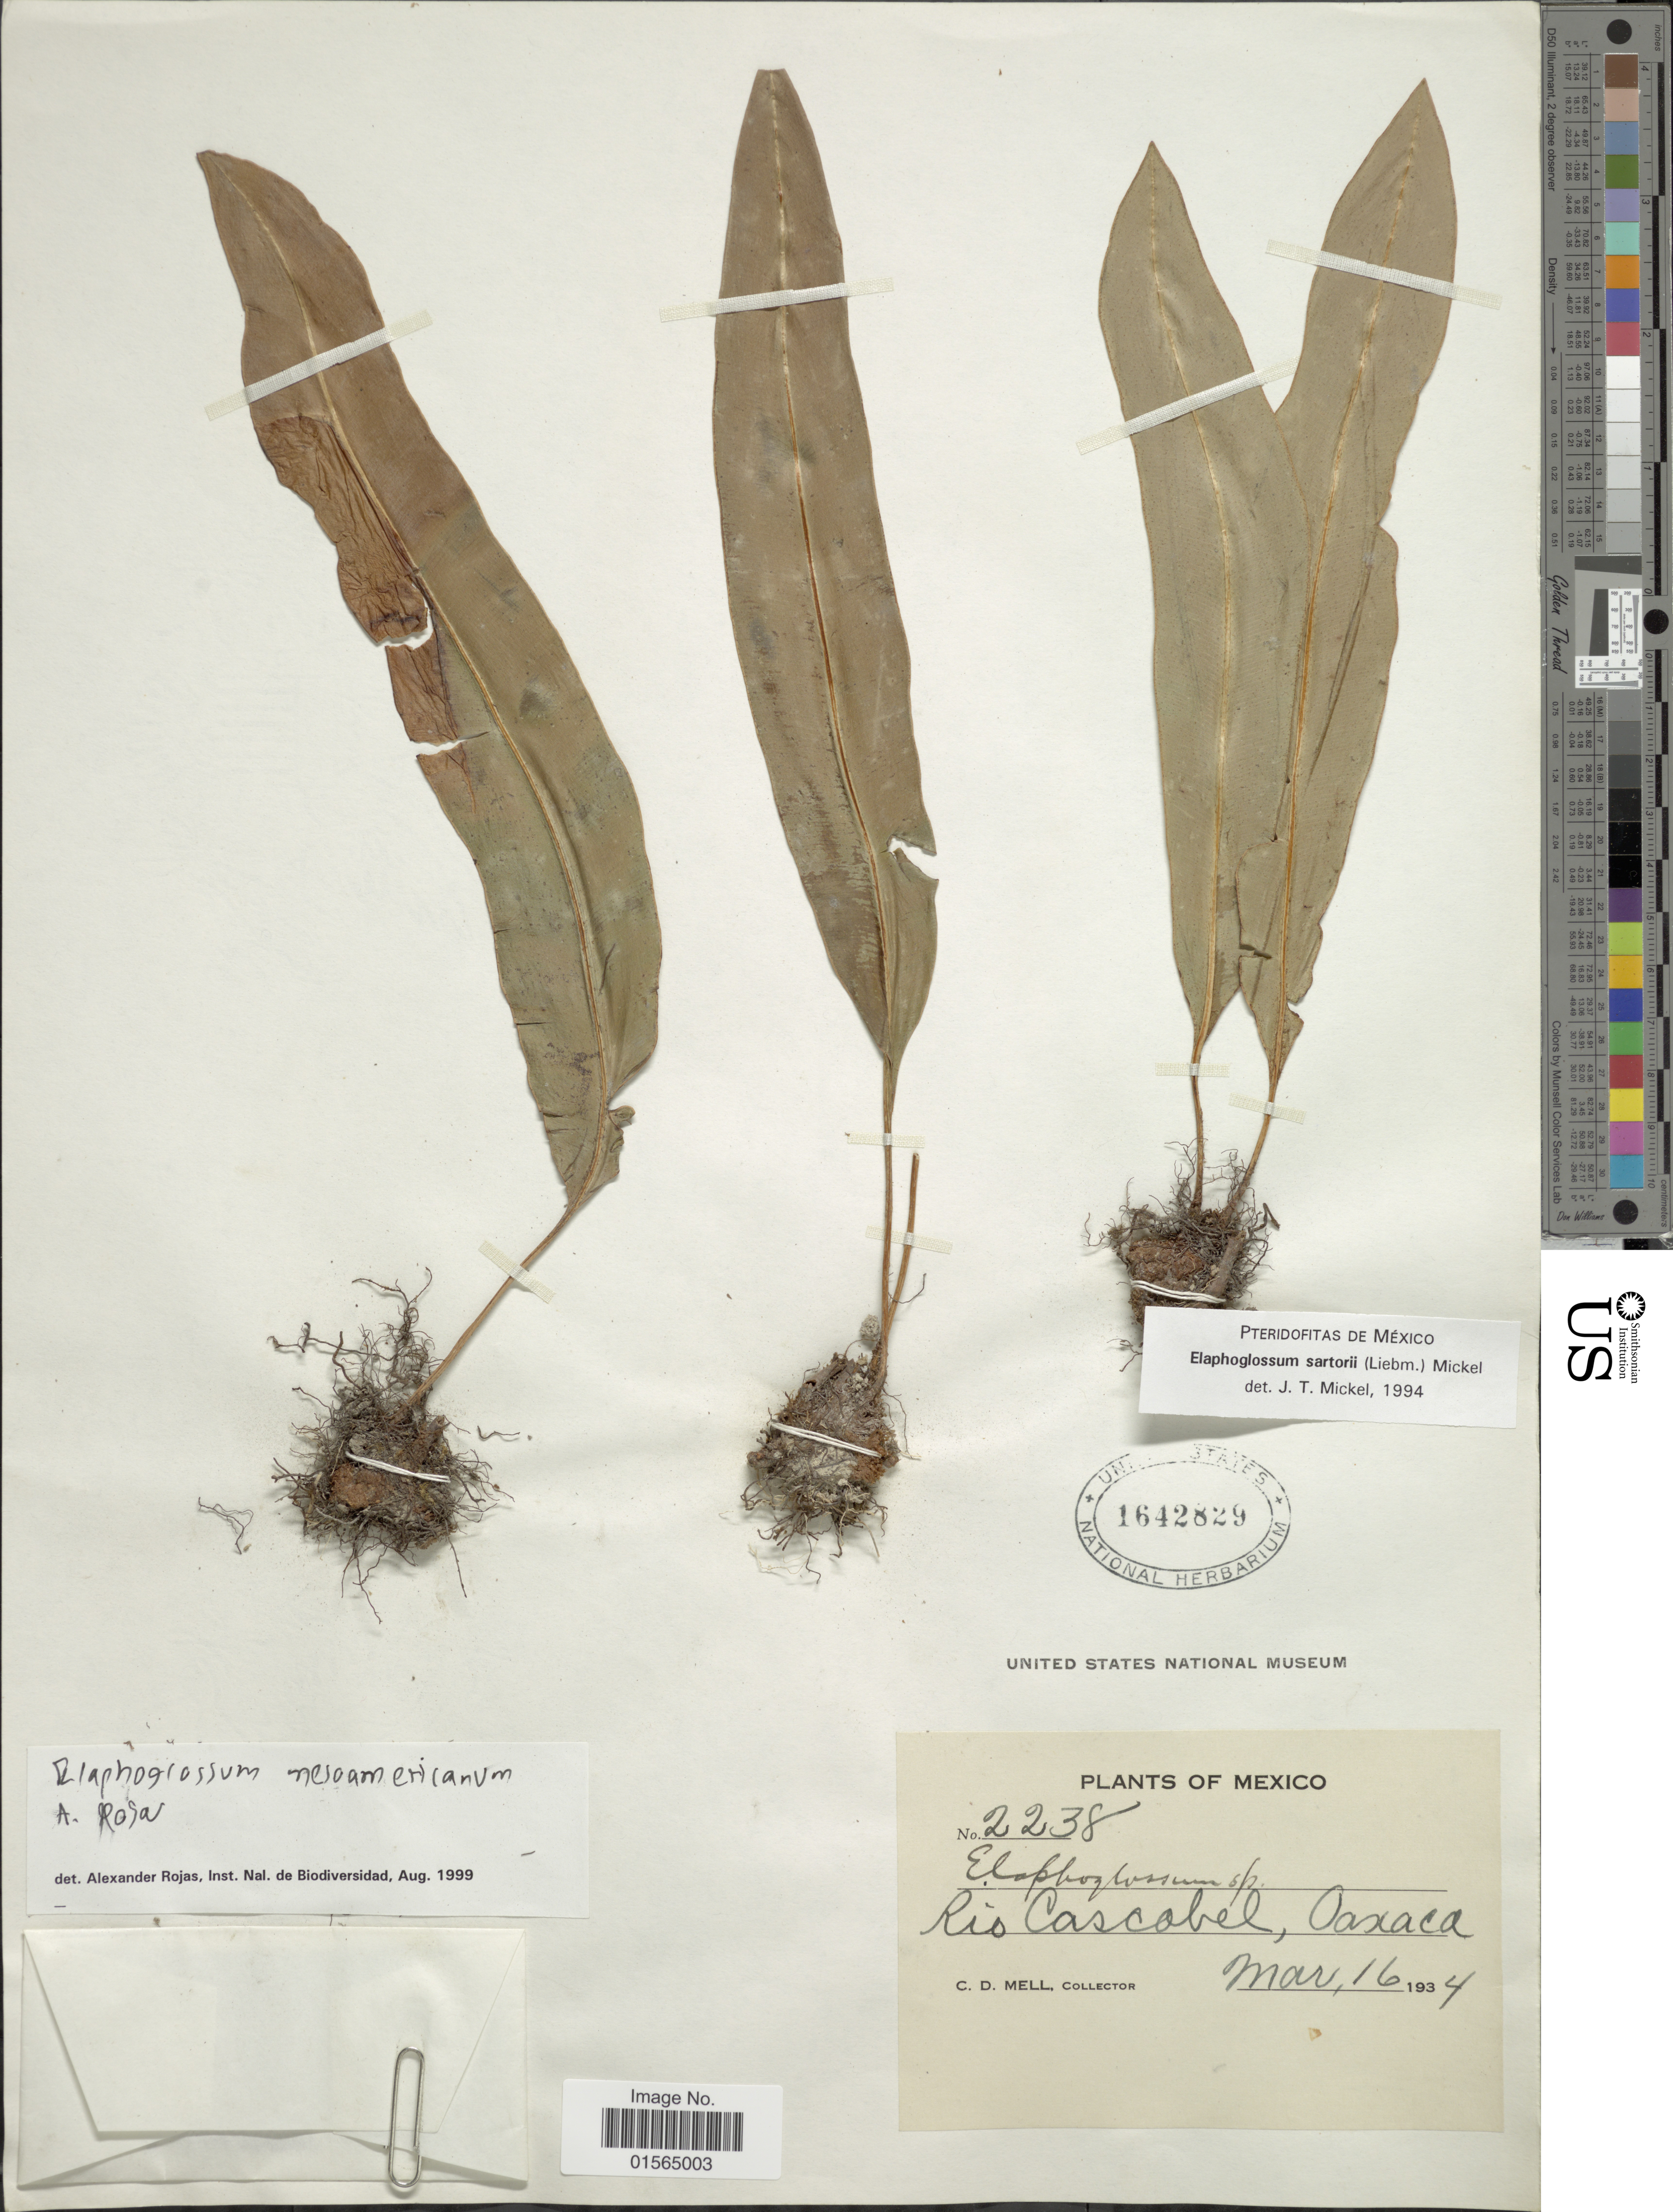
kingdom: Plantae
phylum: Tracheophyta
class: Polypodiopsida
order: Polypodiales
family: Dryopteridaceae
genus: Elaphoglossum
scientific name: Elaphoglossum sartorii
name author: (Liebm.) Mickel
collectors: C. D. Mell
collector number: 2238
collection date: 1934-03-16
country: Mexico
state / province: Oaxaca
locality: Rio Cascobel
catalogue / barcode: US 1642829